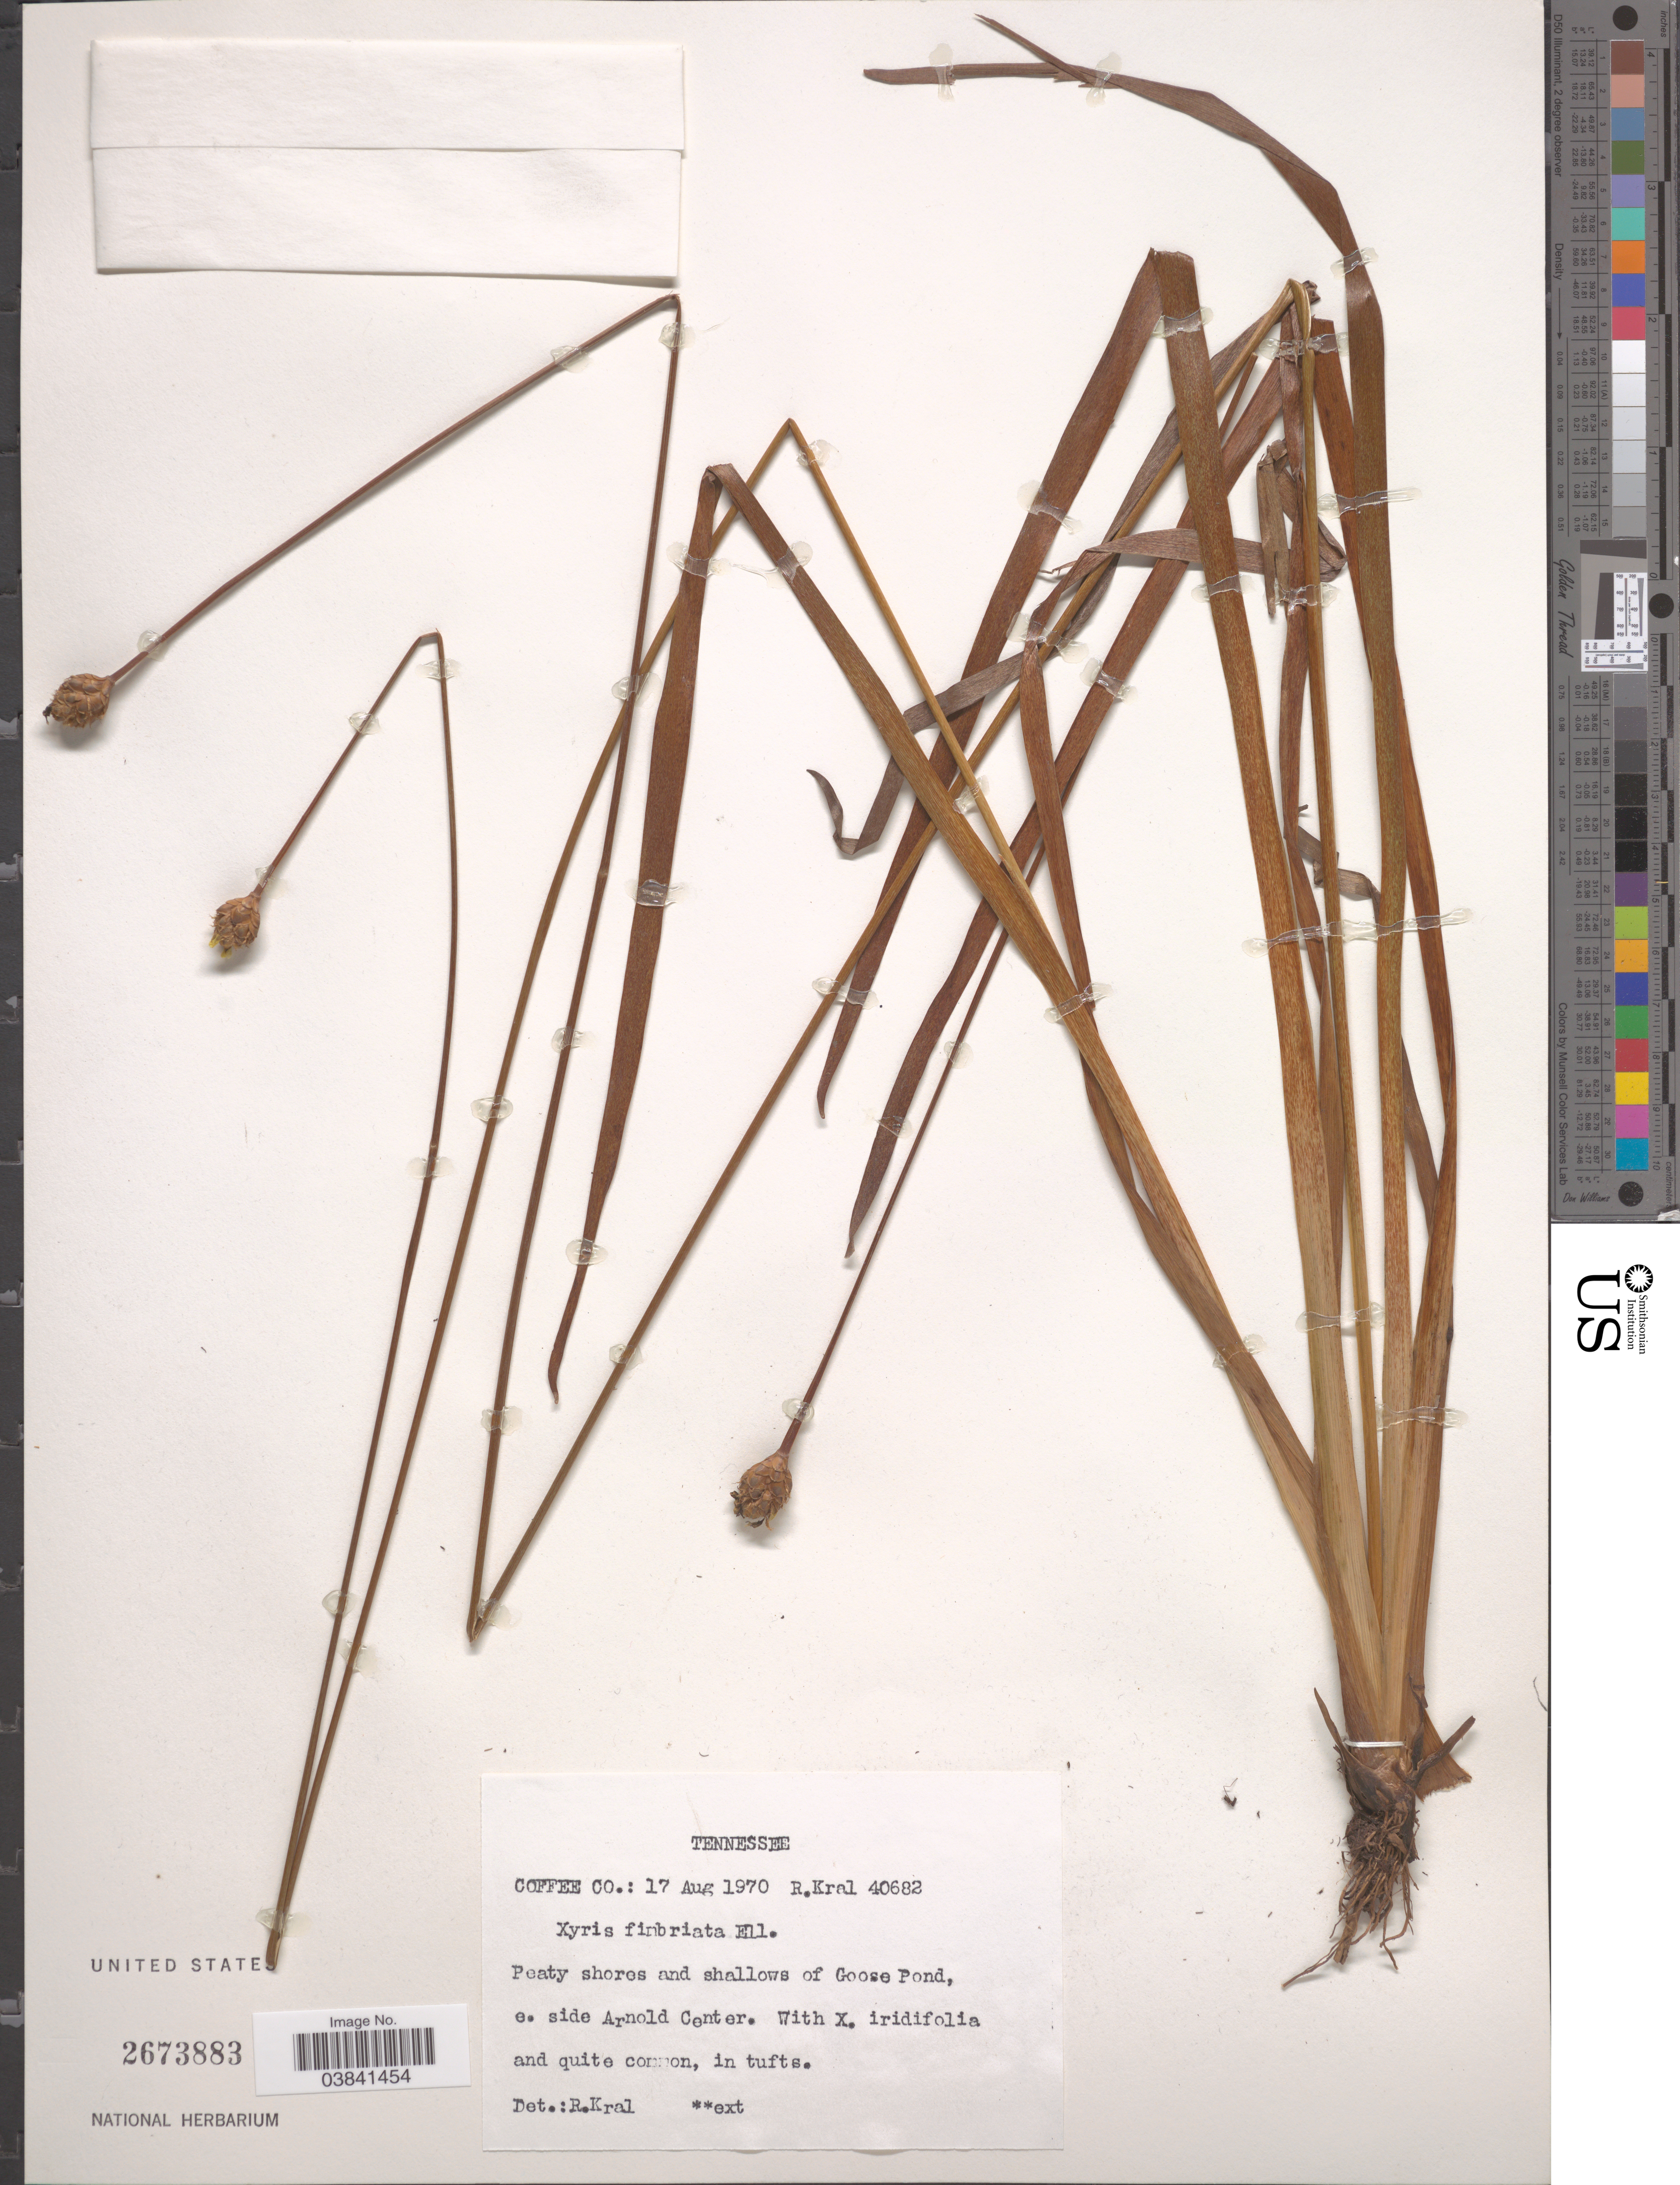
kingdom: Plantae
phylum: Tracheophyta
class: Liliopsida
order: Poales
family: Xyridaceae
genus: Xyris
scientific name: Xyris fimbriata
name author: Elliott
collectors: R. Kral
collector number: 40682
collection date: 1970-08-17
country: United States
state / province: Tennessee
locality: Coffee Co.: Peaty shores and shallows of Goose Pond, e. side Arnold Center.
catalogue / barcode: US 2673883